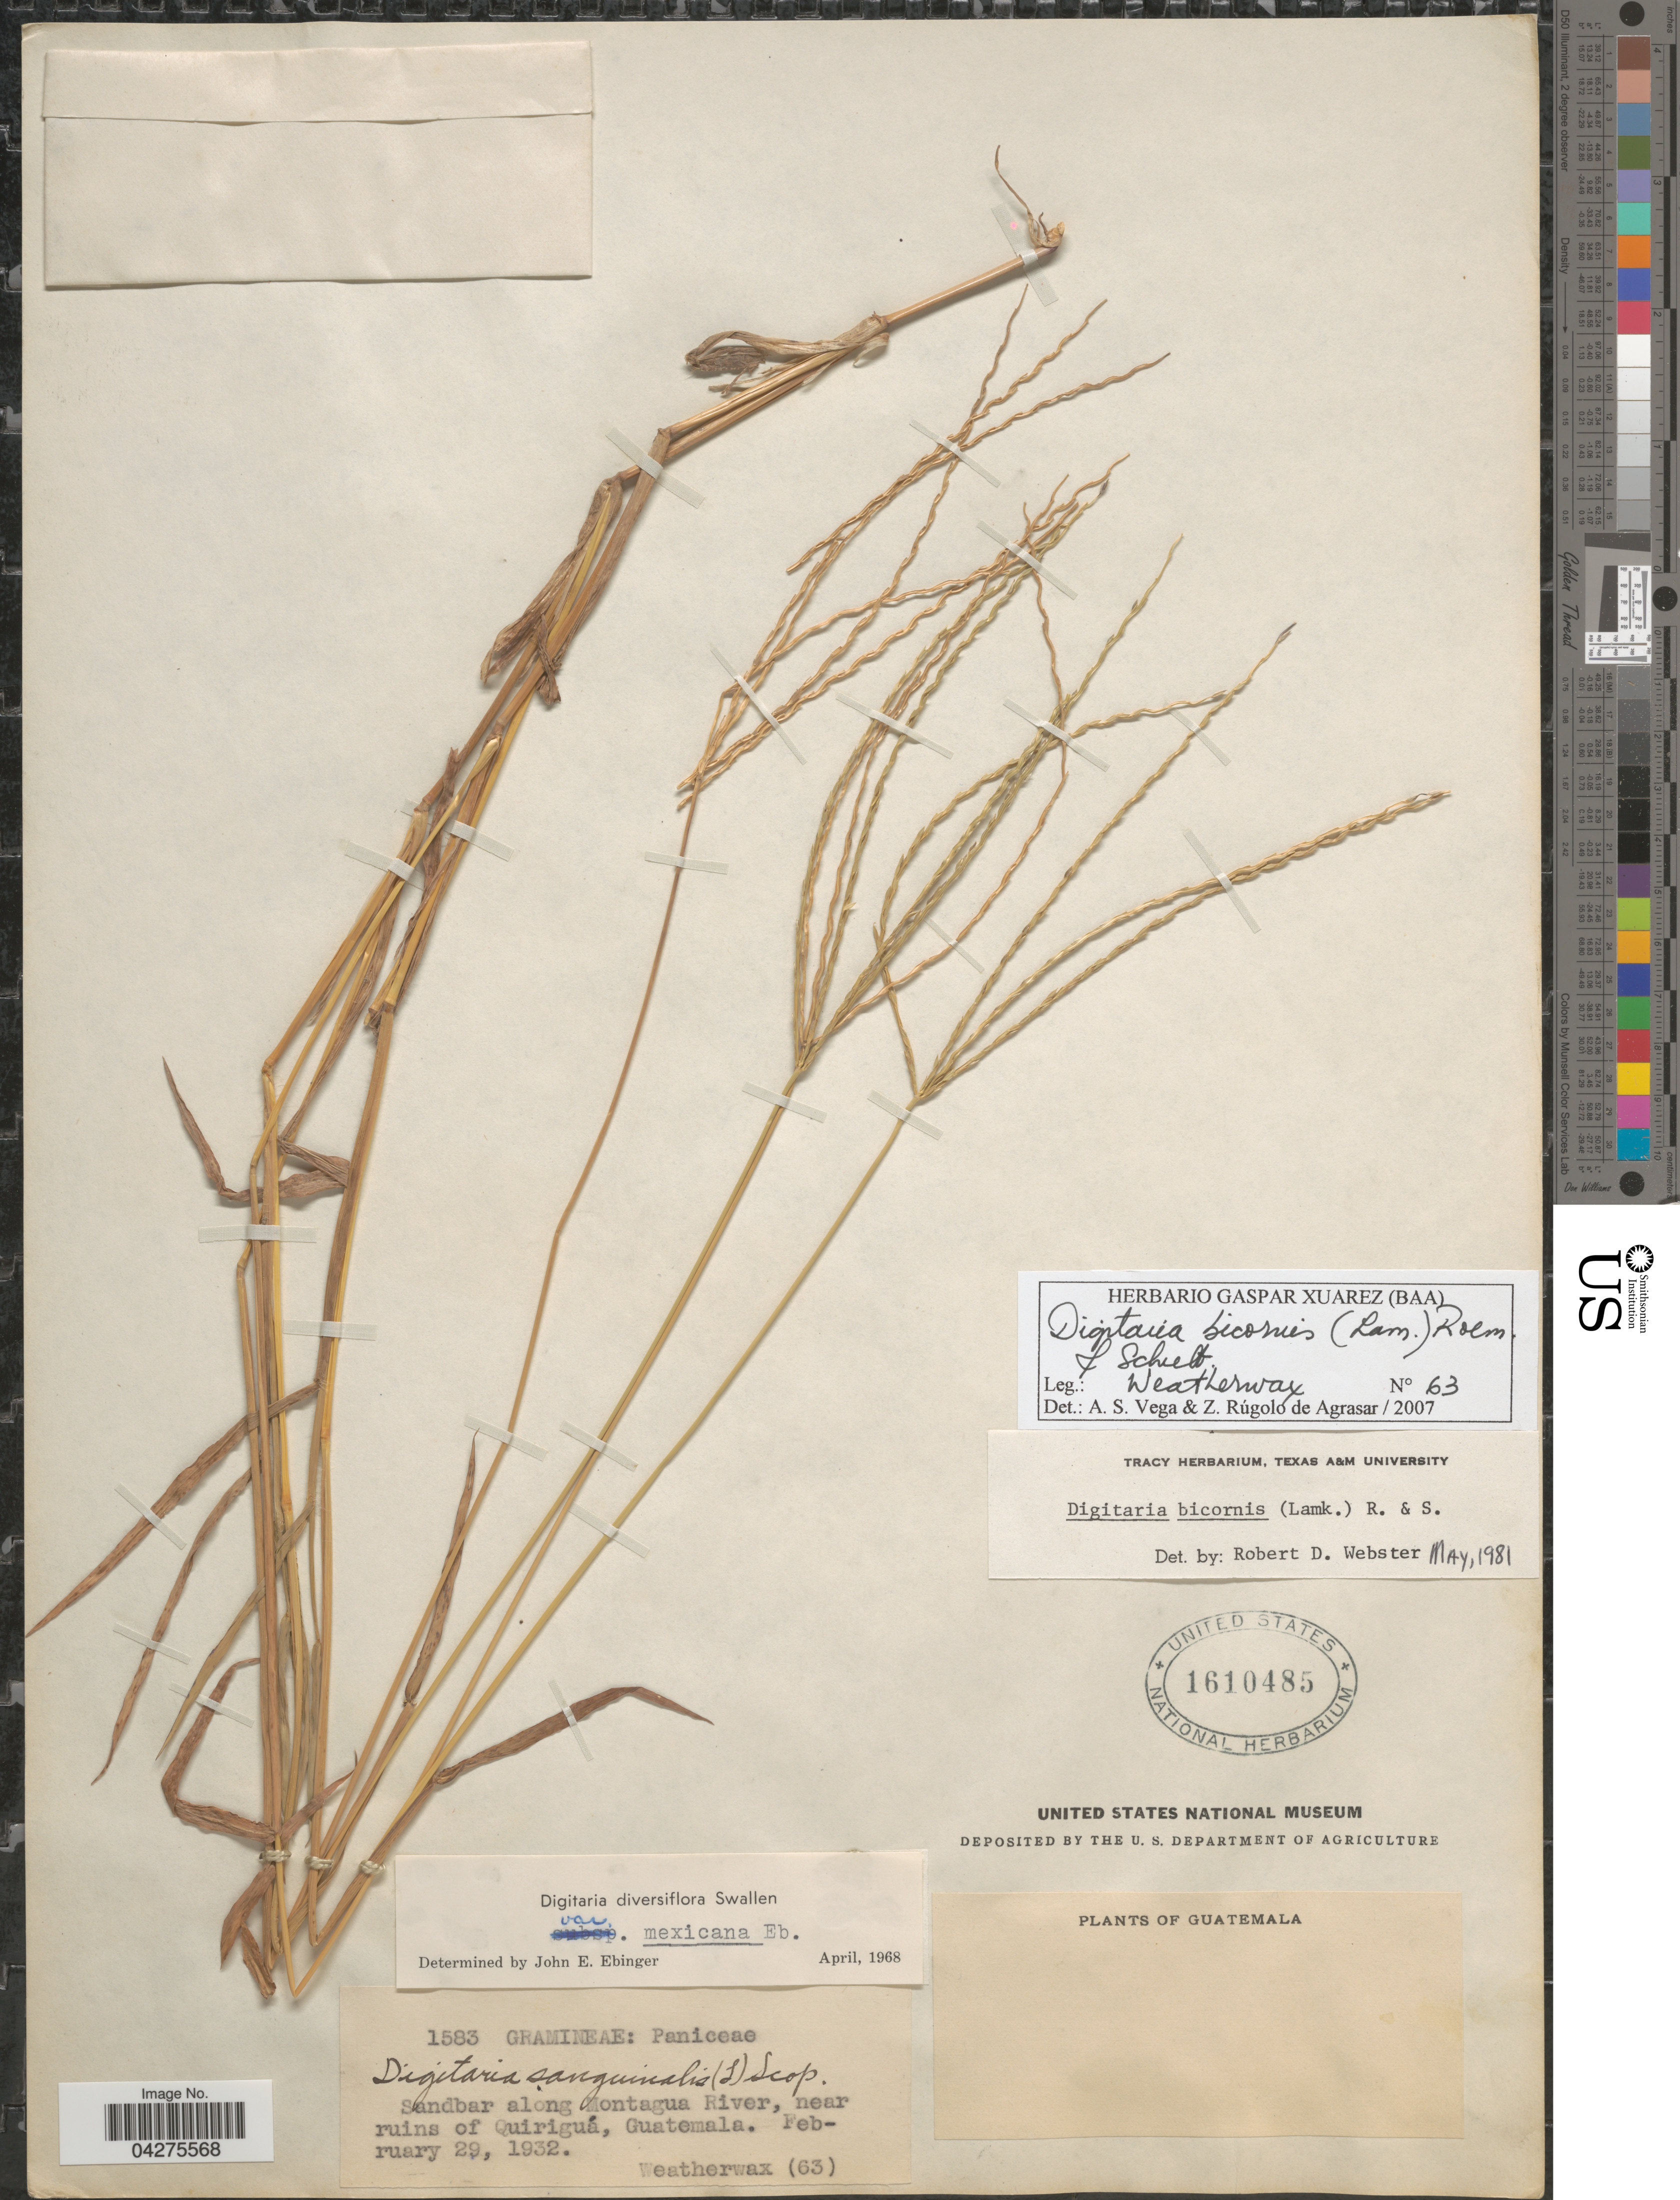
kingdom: Plantae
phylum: Tracheophyta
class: Liliopsida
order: Poales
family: Poaceae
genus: Digitaria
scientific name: Digitaria bicornis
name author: (Lam.) Roem. & Schult.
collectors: -. Weatherwax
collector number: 63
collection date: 1932-02-29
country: Guatemala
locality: Sandbar along Montagua River, near ruins of Quiriguá.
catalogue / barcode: US 1610485